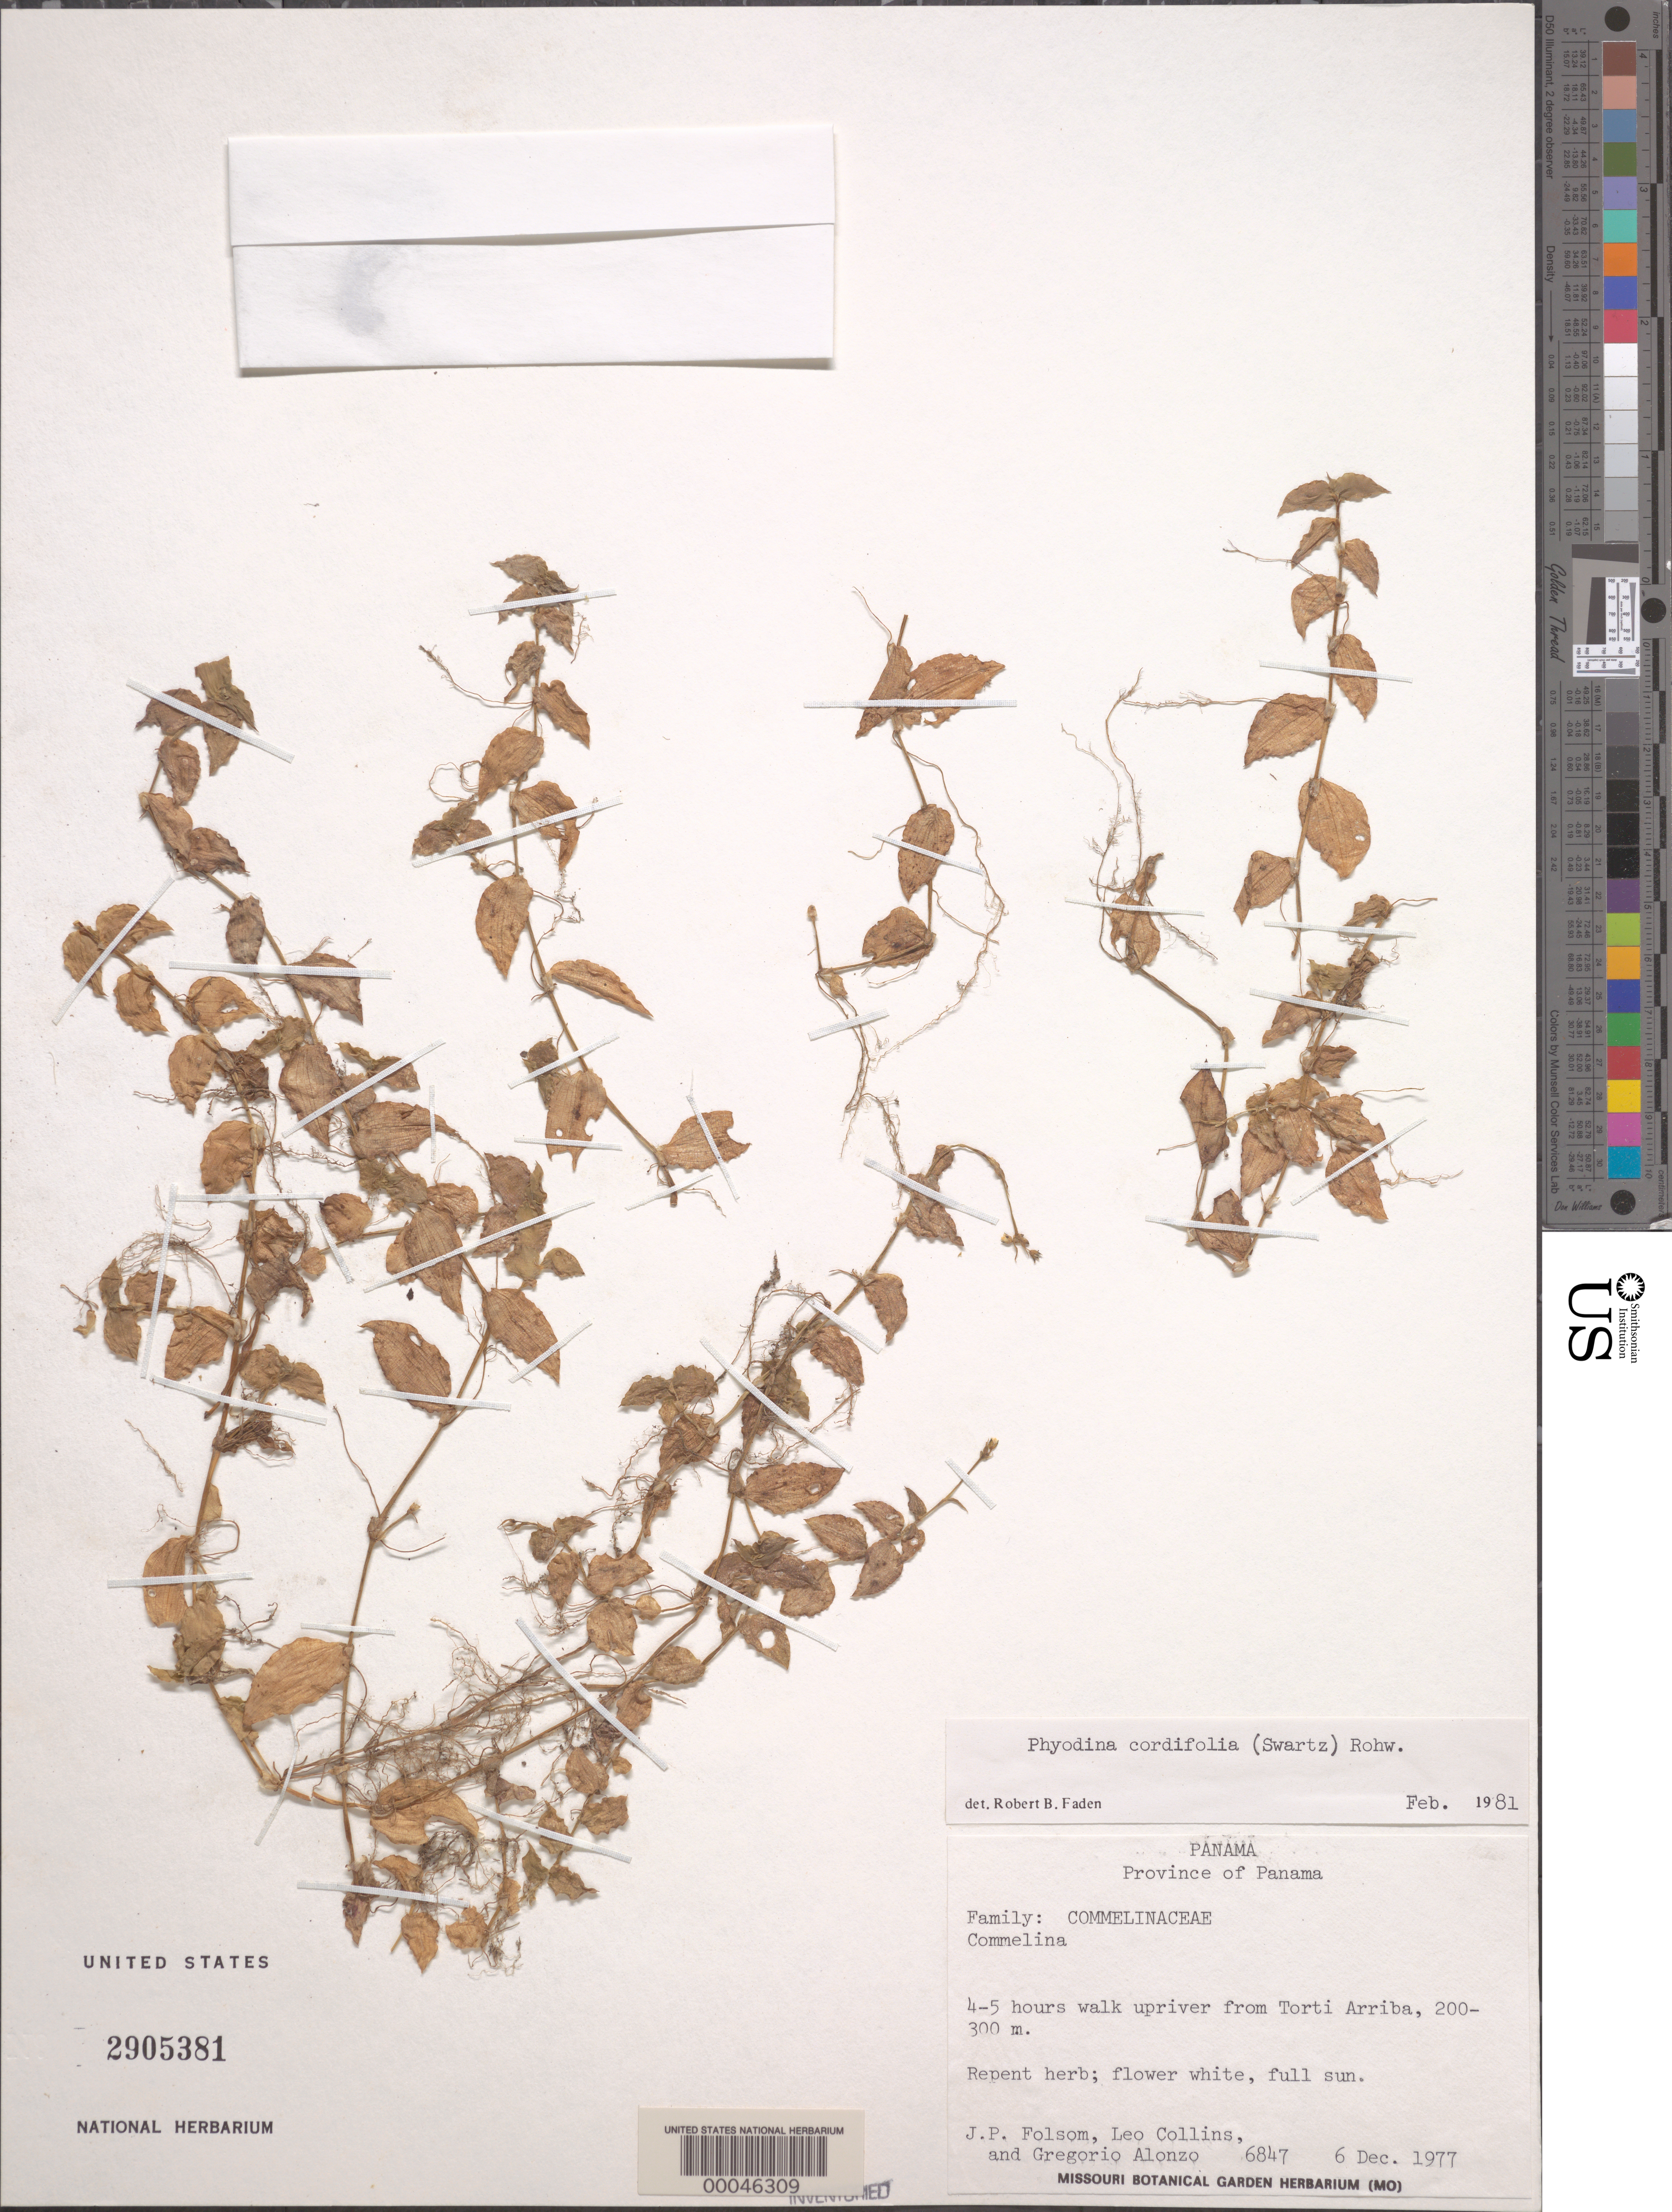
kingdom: Plantae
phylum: Tracheophyta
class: Liliopsida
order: Commelinales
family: Commelinaceae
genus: Callisia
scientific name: Callisia cordifolia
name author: (Sw.) E.S. Anderson & Woodson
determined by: Faden, Robert B., (US), Smithsonian Institution - National Museum of Natural History (UNITED STATES)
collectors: J. P. Folsom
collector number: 6847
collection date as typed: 06 Dec 1977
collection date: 1977-12-06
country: Panama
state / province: Panamá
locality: Up river from Torti Arriba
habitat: Riverbank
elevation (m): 200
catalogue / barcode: US 2905381